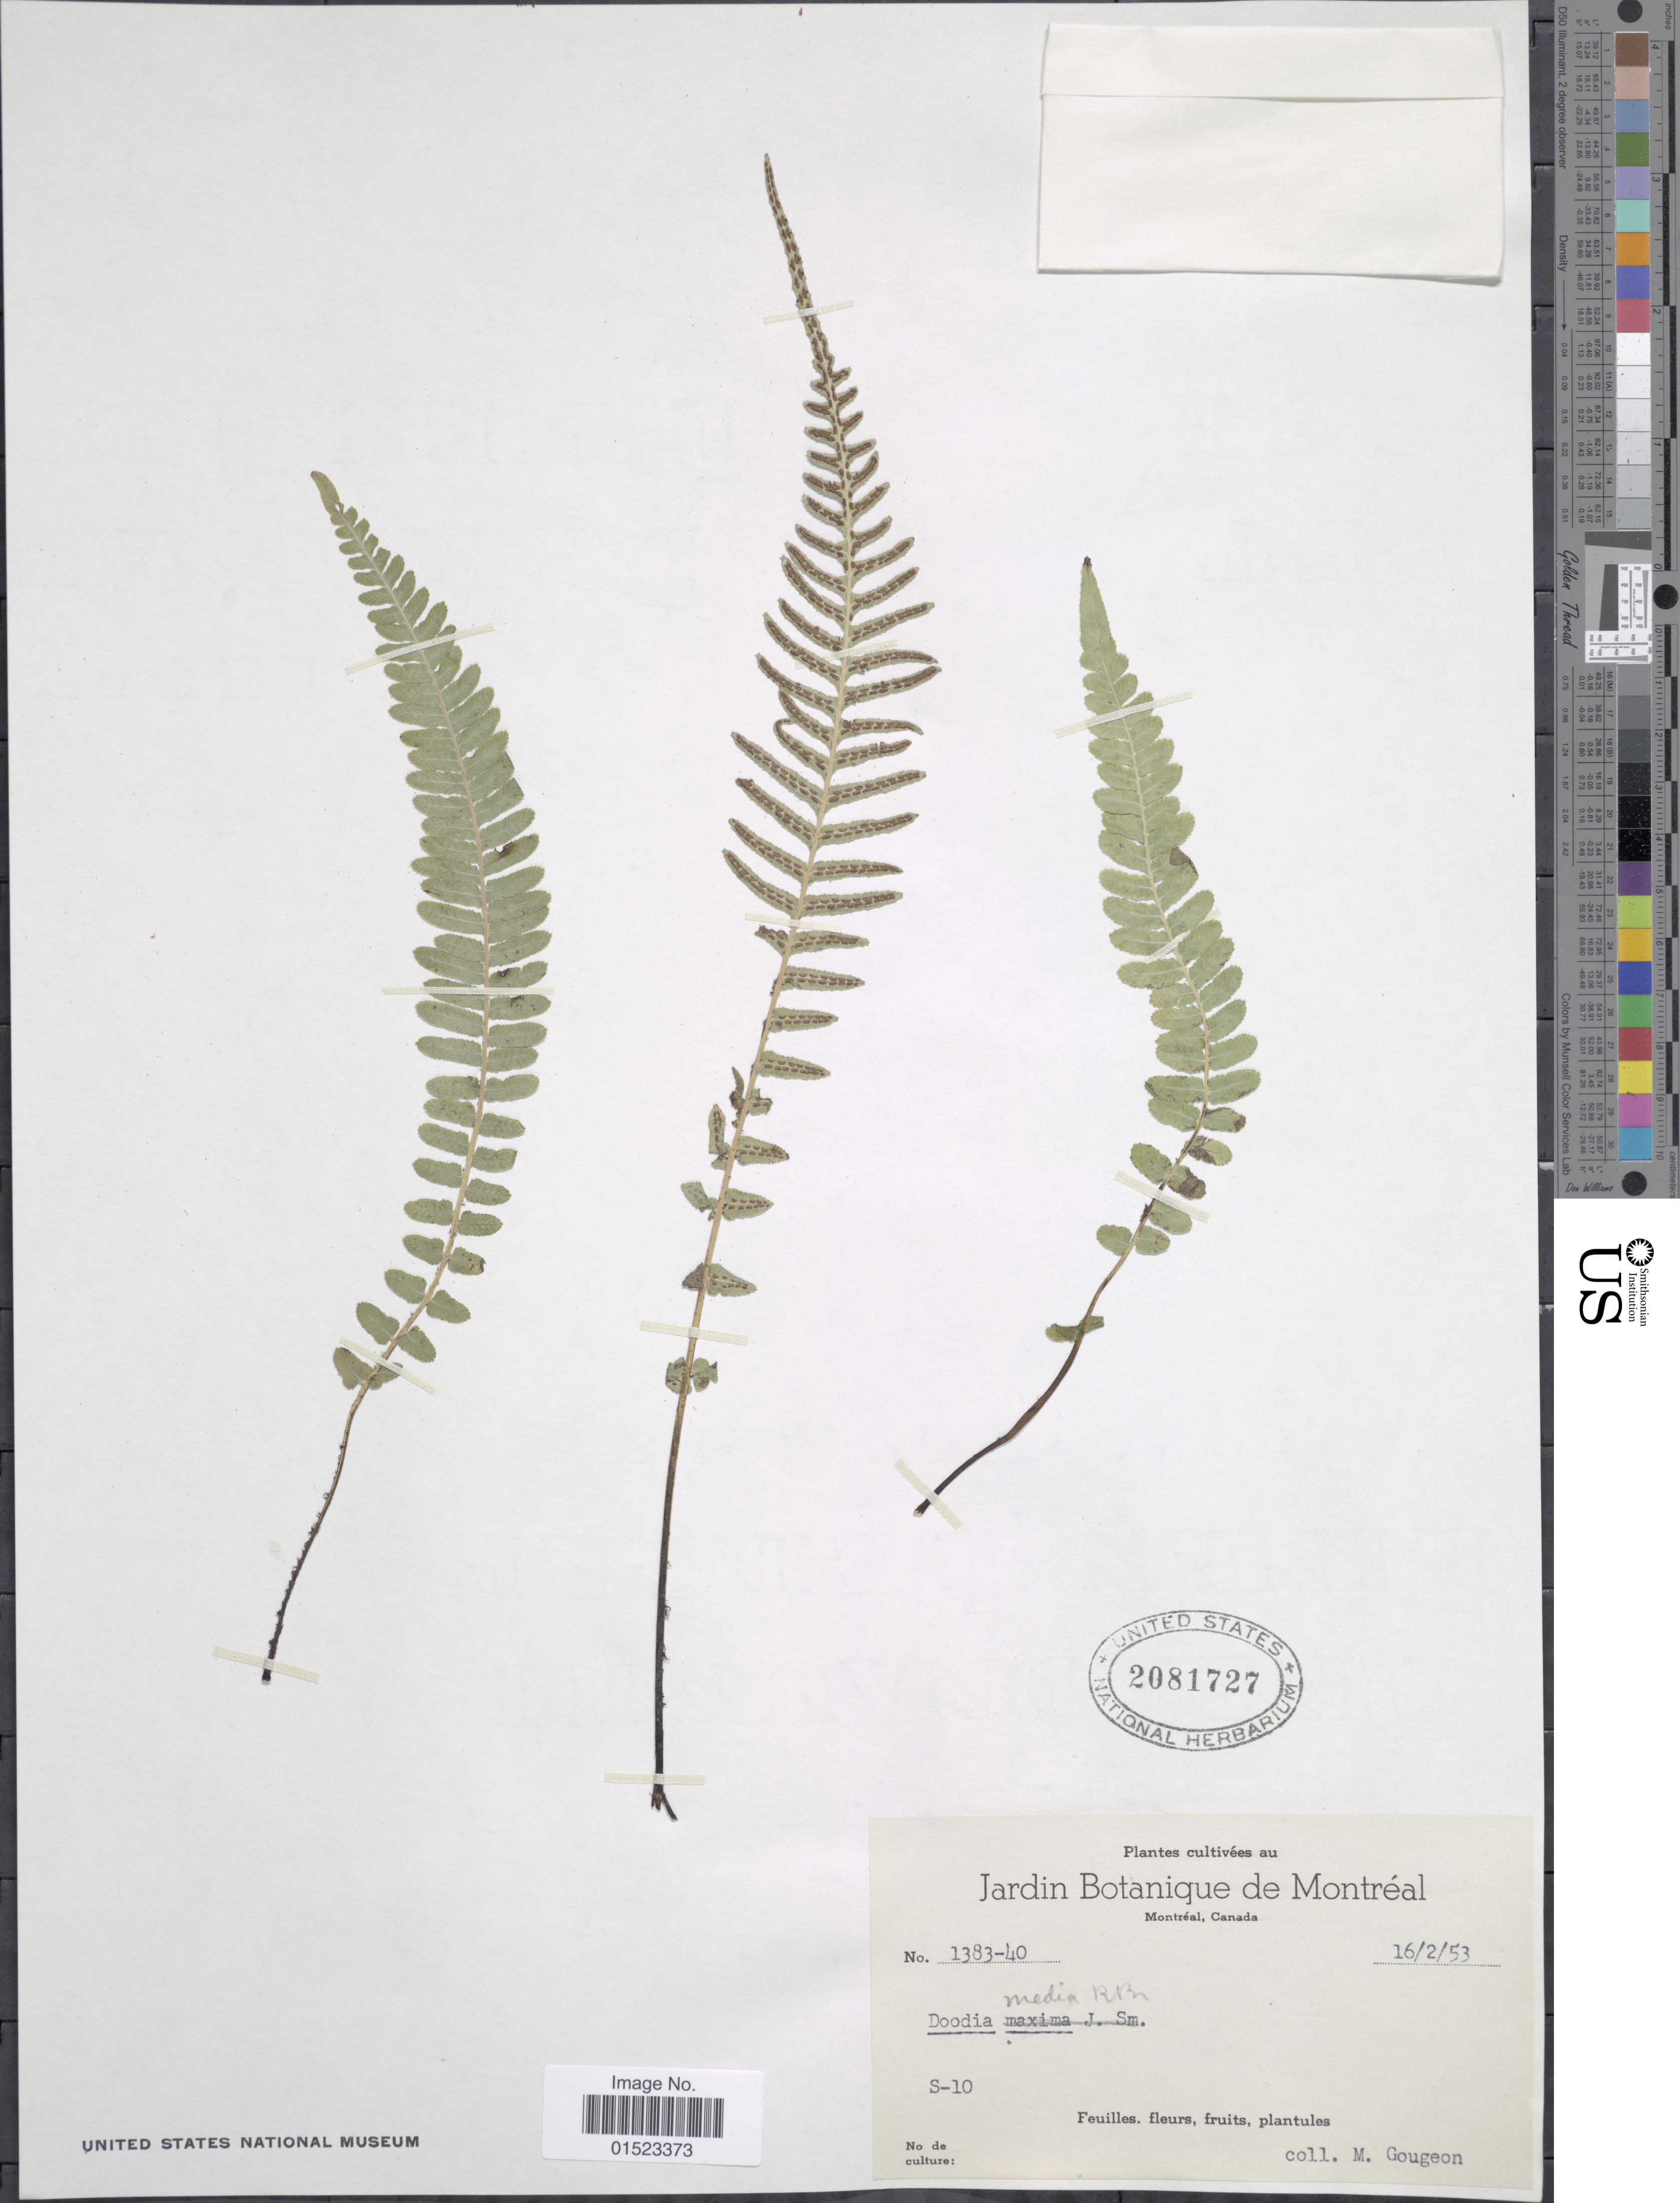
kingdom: Plantae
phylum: Tracheophyta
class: Polypodiopsida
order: Polypodiales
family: Blechnaceae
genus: Blechnum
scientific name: Blechnum medium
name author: (R. Br.) Christenh.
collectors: M. Gougeon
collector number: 1383-40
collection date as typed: Transcribed d/m/y: 16/2/53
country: Canada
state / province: Quebec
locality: Montreal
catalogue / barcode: US 2081727